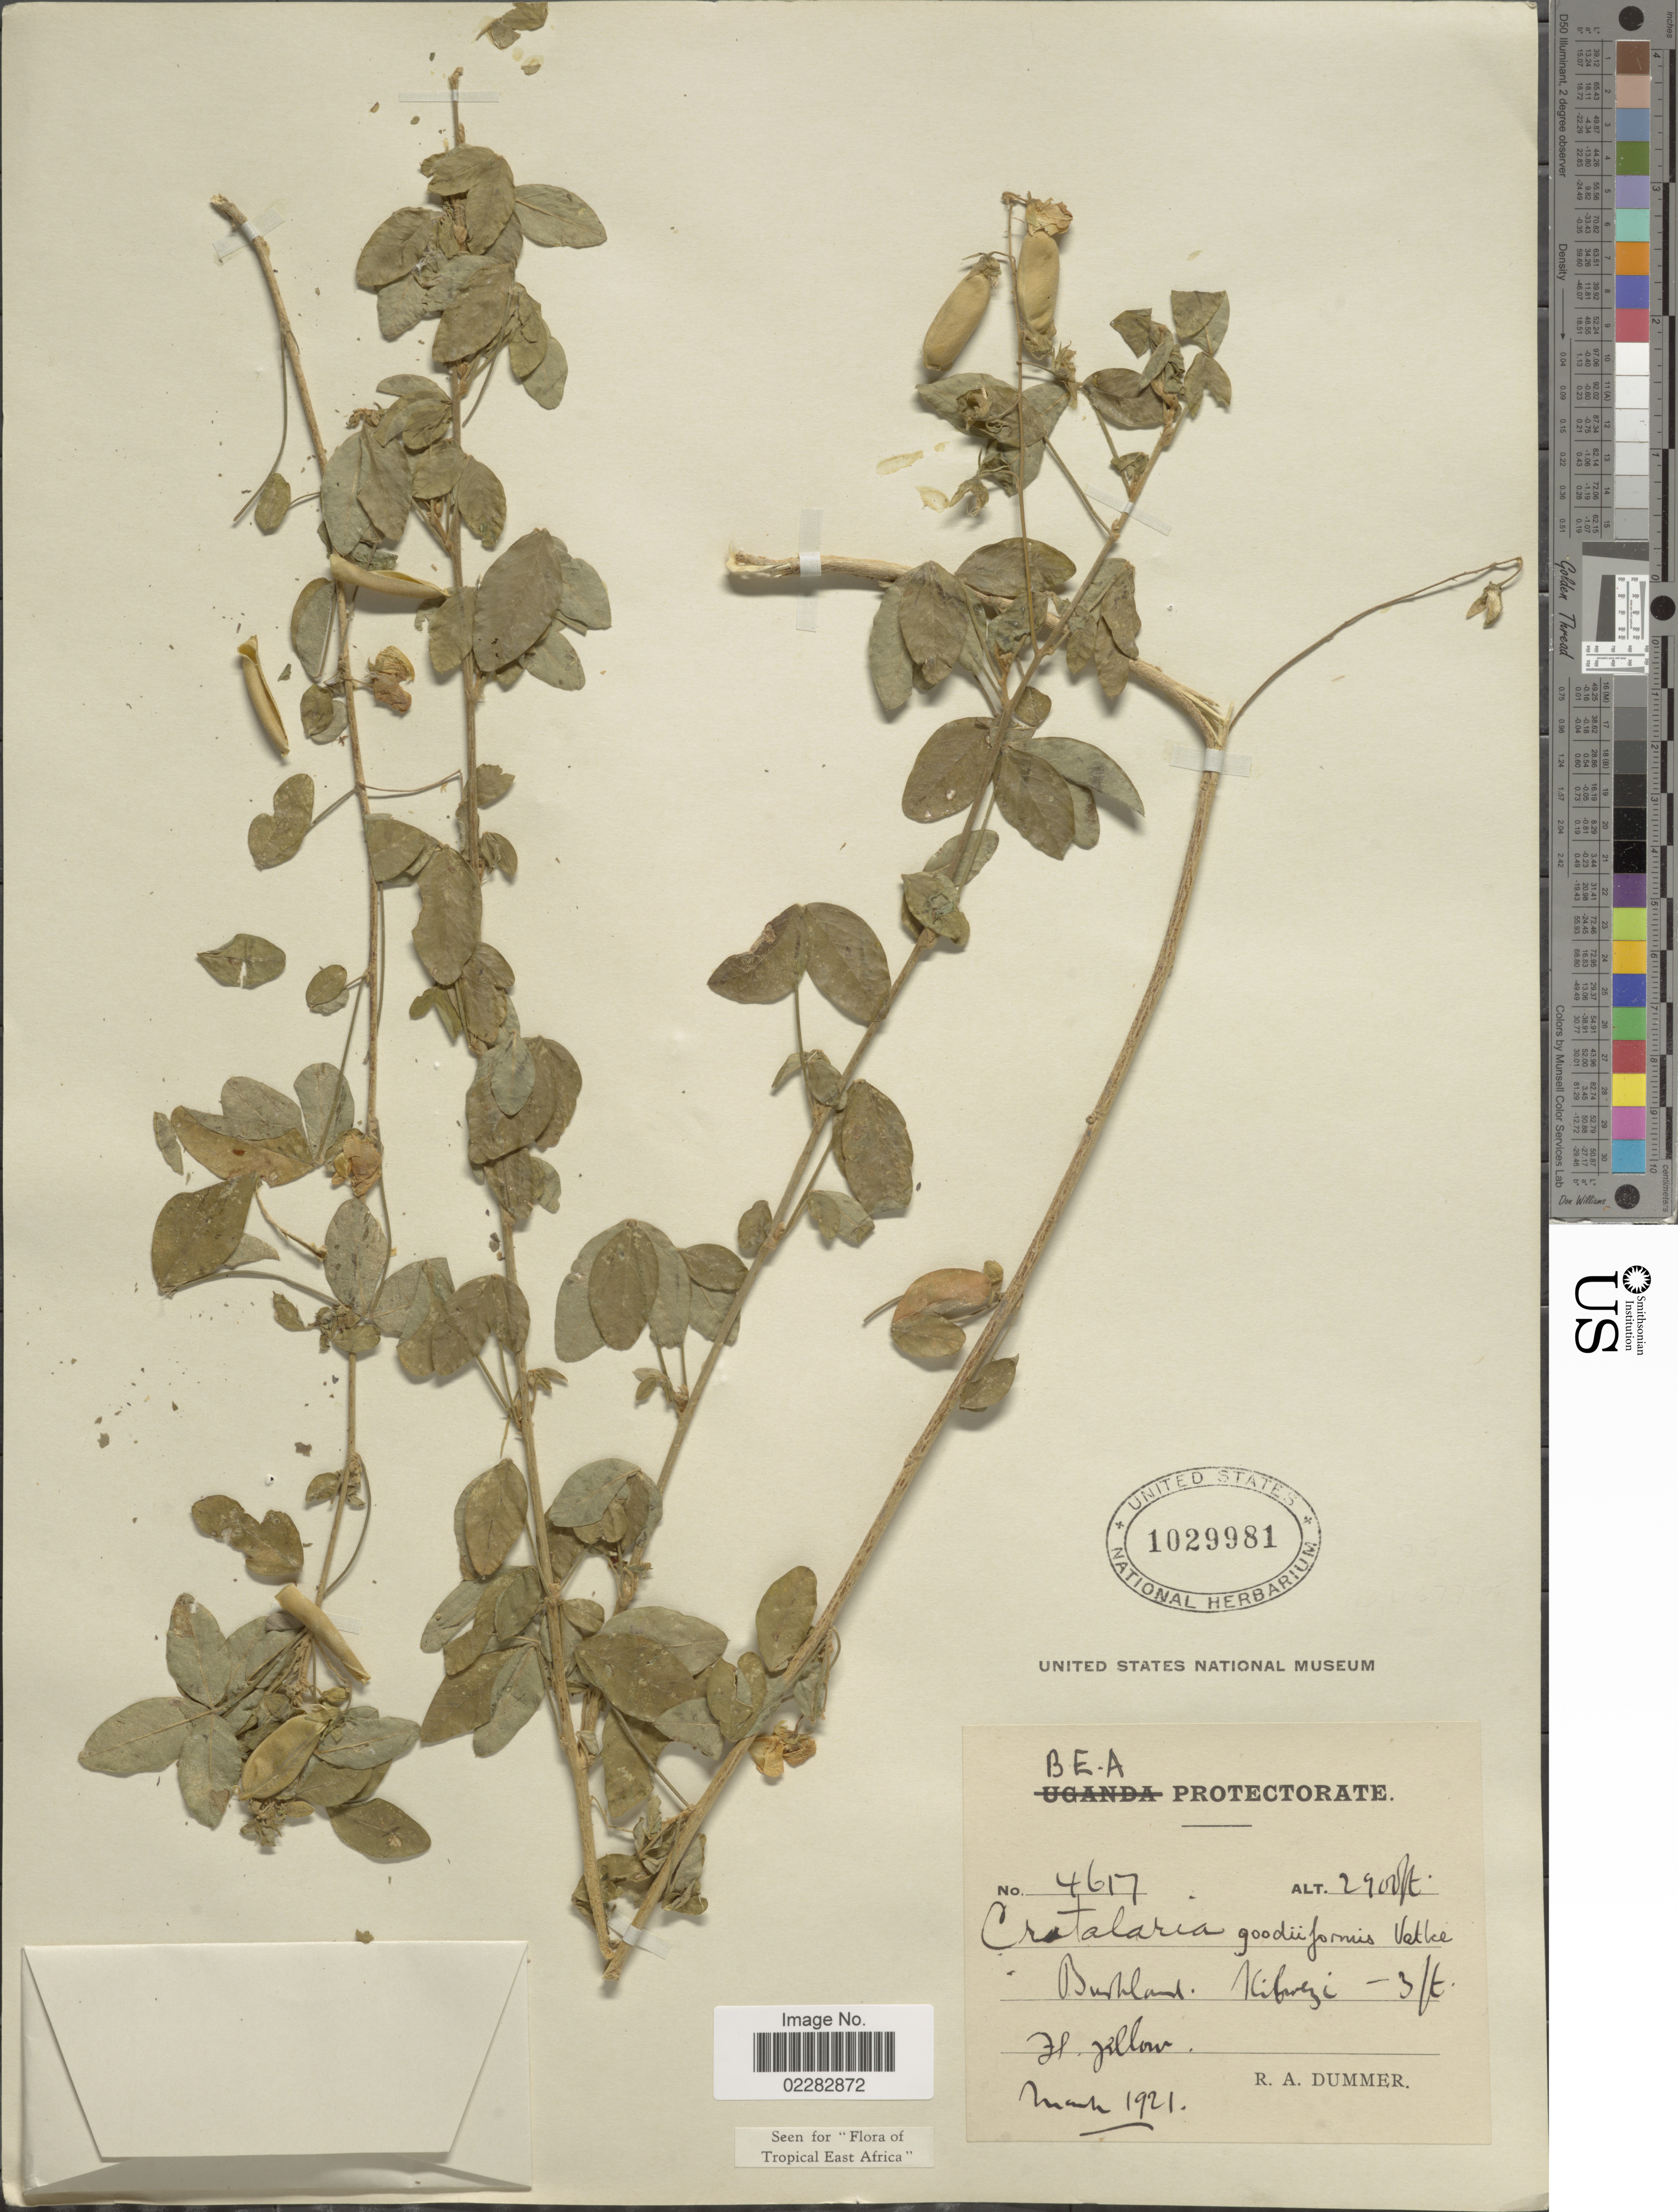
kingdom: Plantae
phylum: Tracheophyta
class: Magnoliopsida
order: Fabales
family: Fabaceae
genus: Crotalaria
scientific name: Crotalaria goodiiformis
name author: Vatke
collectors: R. Dümmer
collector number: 4617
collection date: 1921-03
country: Kenya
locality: BE.A Protectorate, bushland, Kibwezi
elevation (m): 884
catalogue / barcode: US 1029981